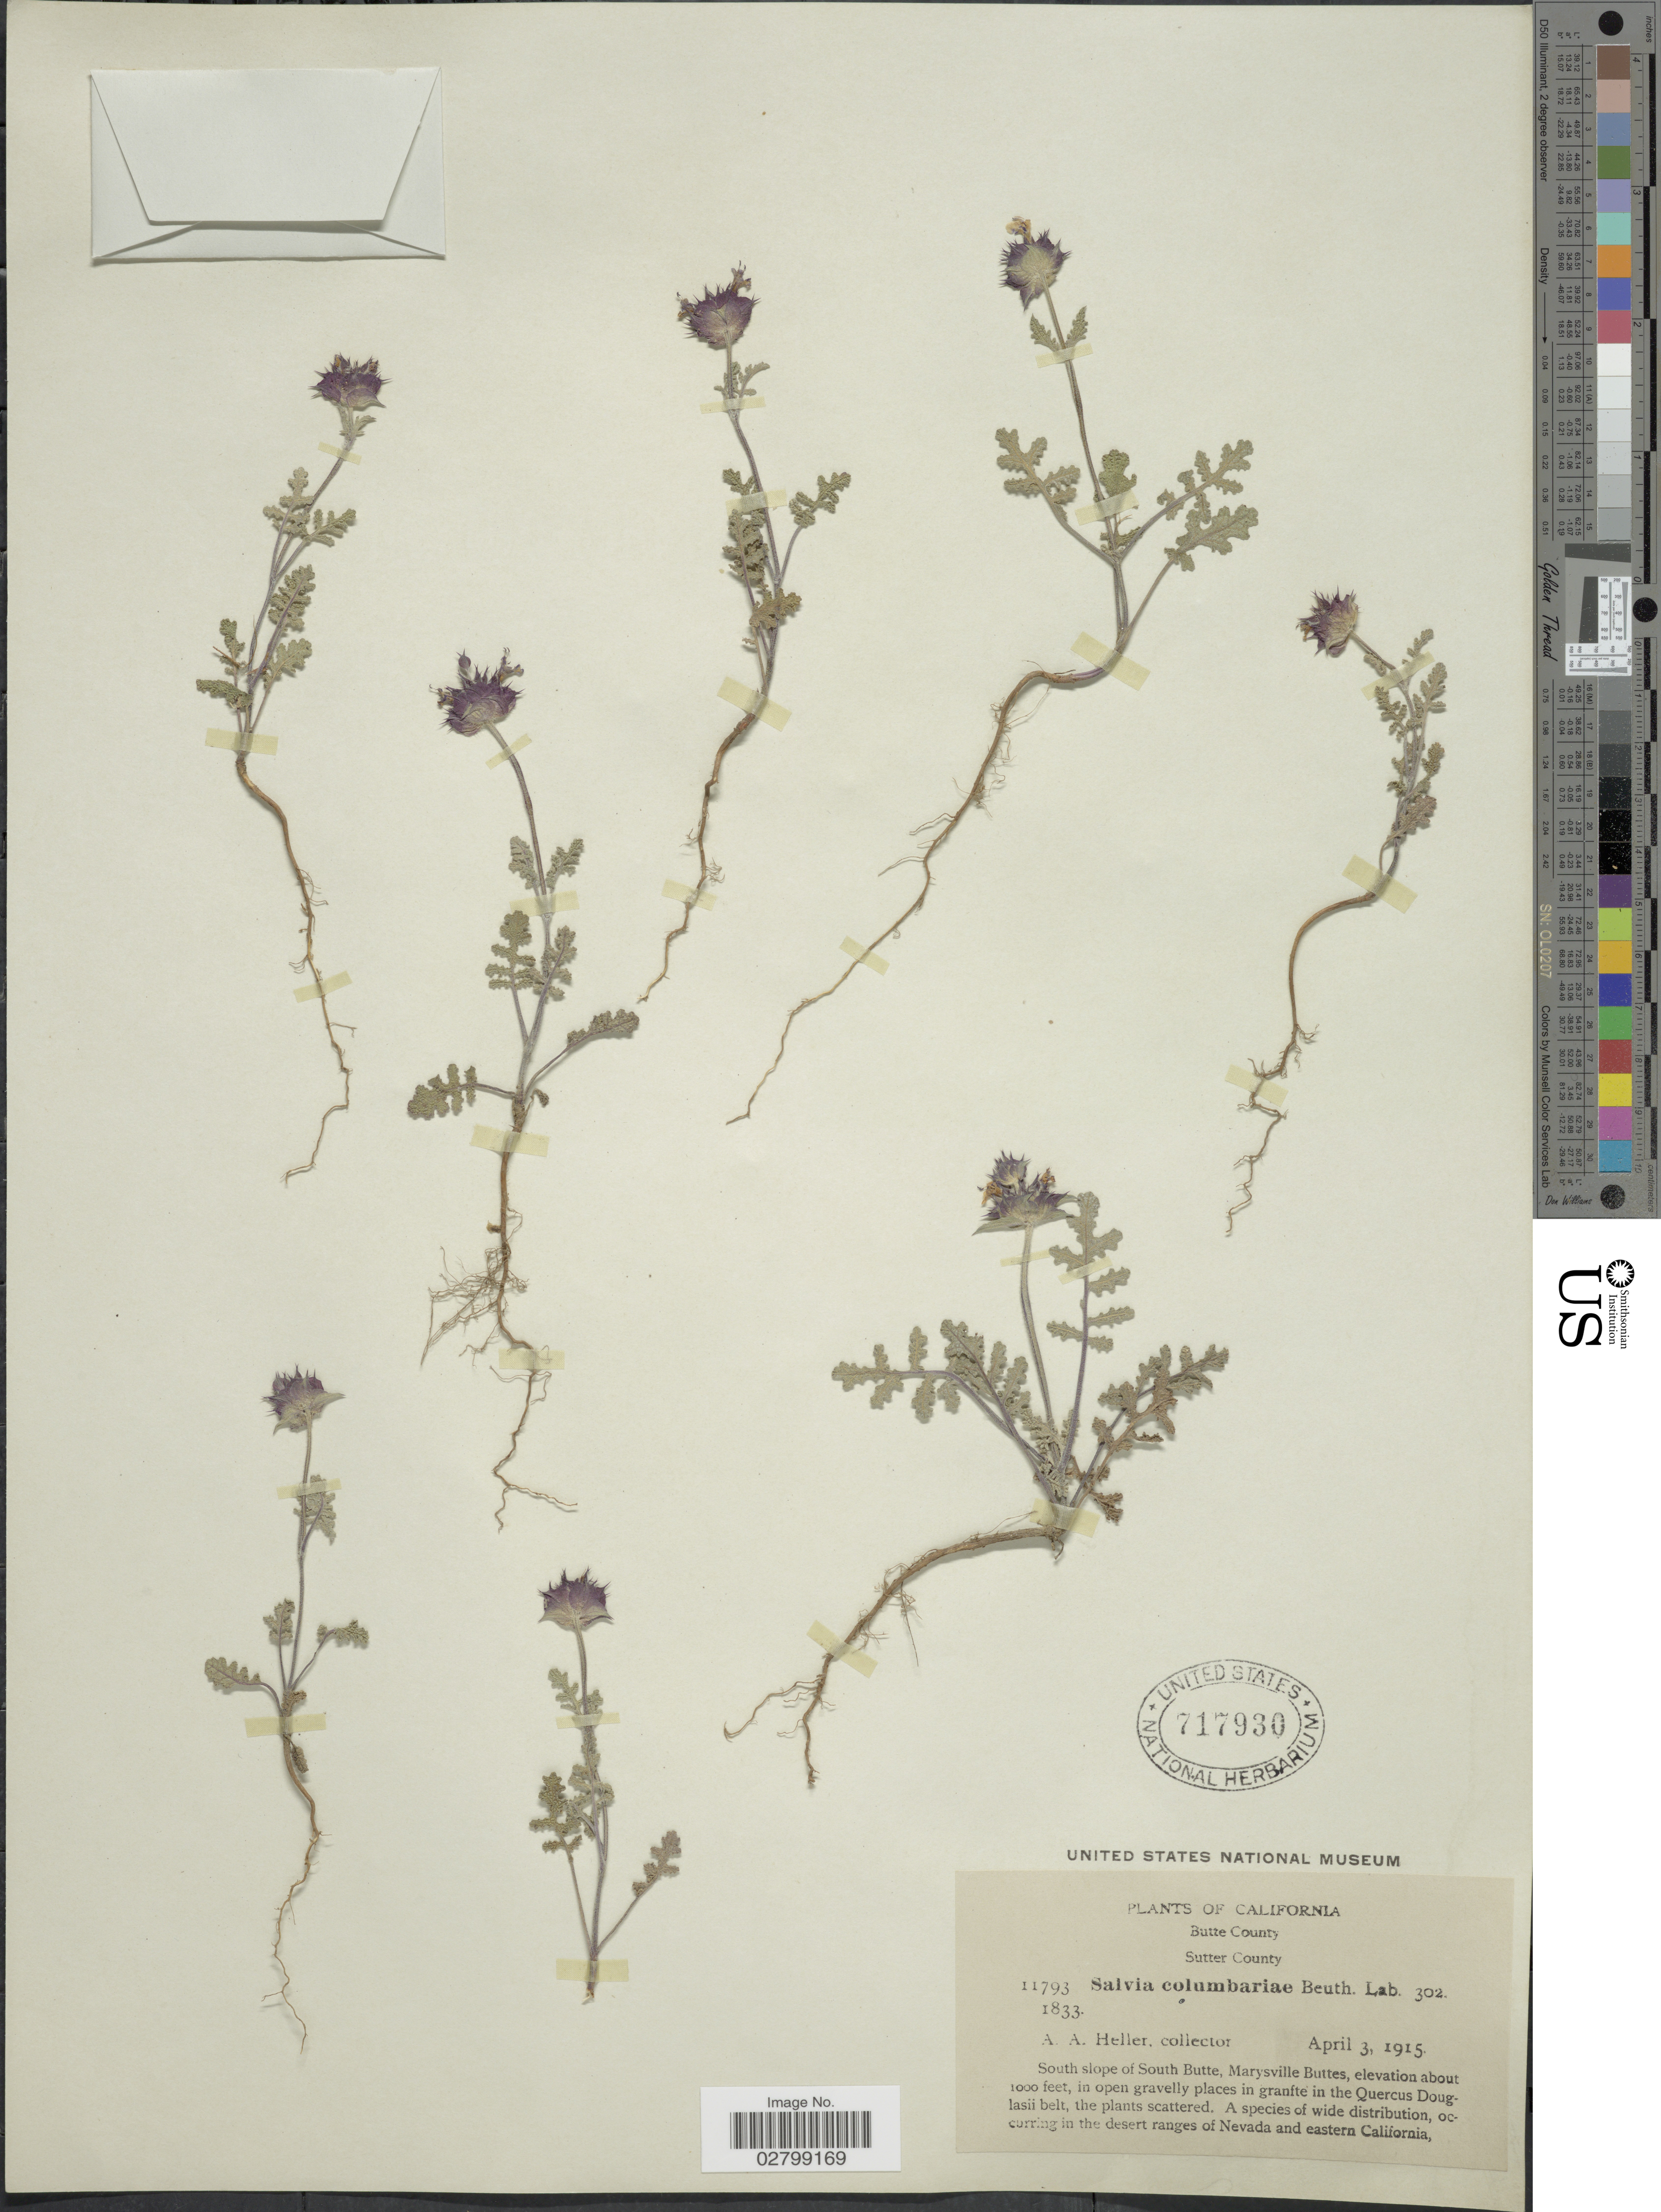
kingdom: Plantae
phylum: Tracheophyta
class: Magnoliopsida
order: Lamiales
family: Lamiaceae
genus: Salvia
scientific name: Salvia columbariae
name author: Benth.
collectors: A. A. Heller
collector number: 11793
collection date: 1915-04-03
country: United States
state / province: California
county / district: Butte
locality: Butte County, Sutter County. South slope of South Butte, Marysville Buttes.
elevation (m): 305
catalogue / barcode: US 717930